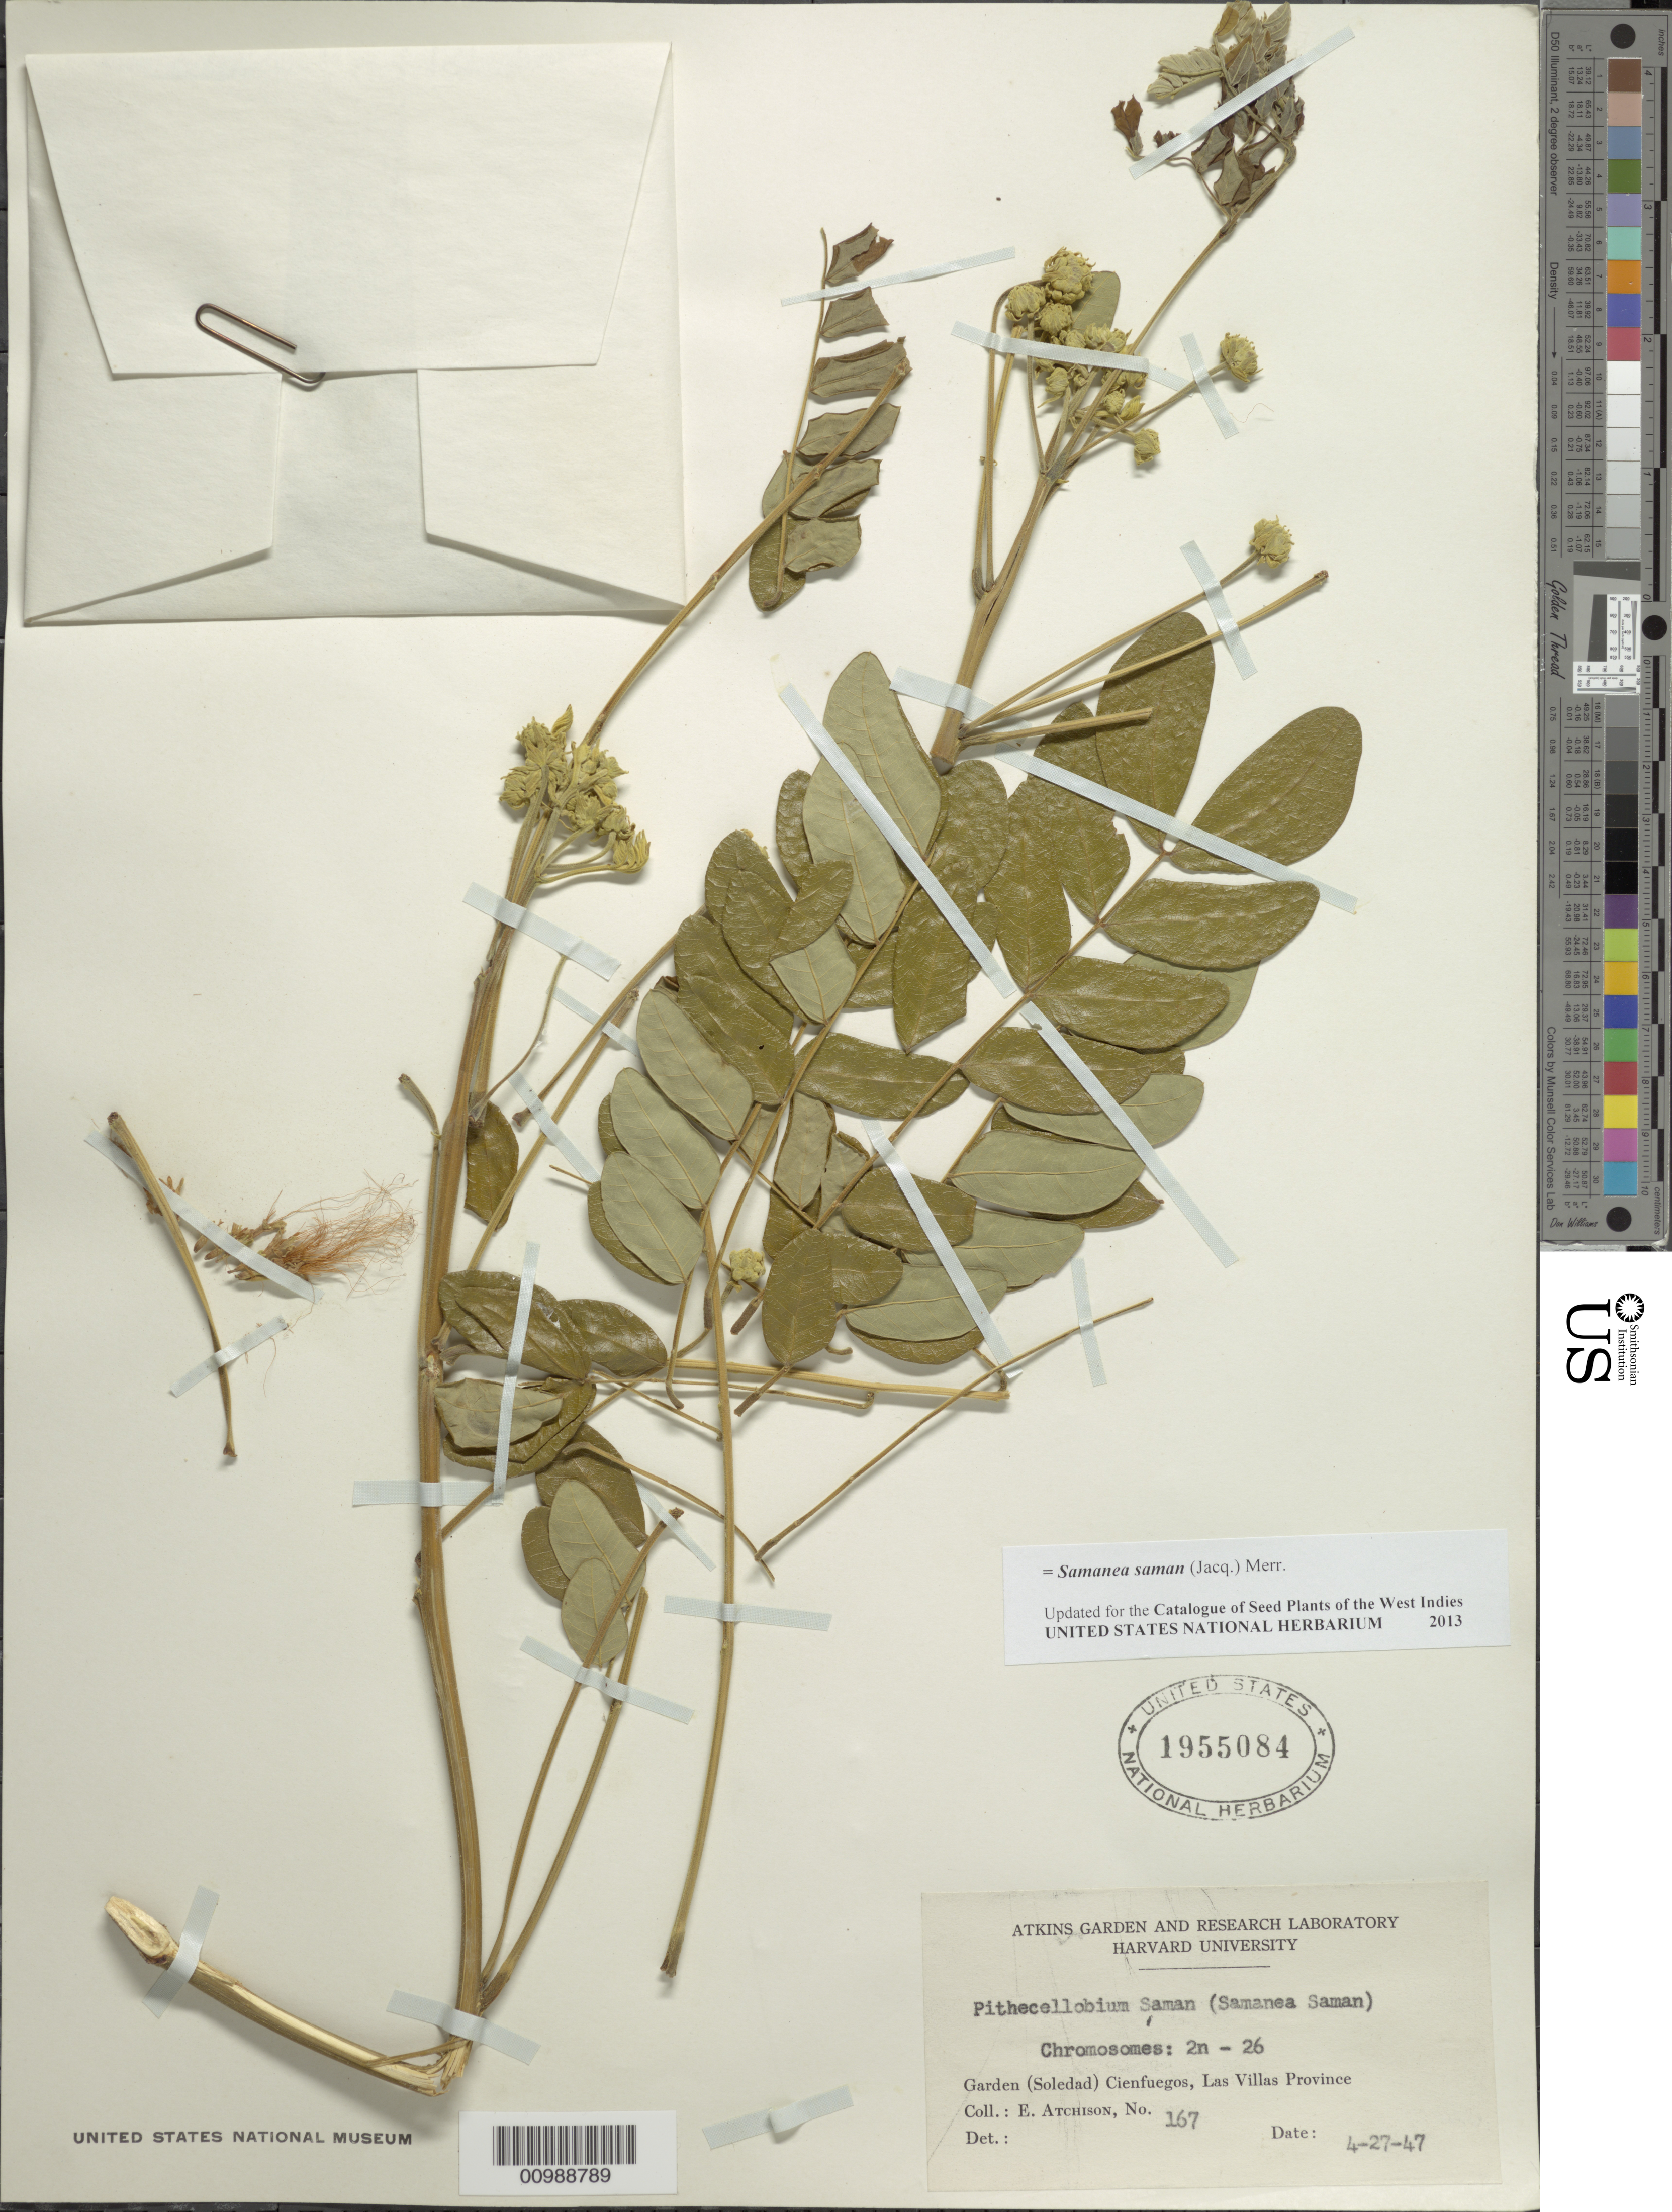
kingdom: Plantae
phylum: Tracheophyta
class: Magnoliopsida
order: Fabales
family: Fabaceae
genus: Samanea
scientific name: Samanea saman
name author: (Jacq.) Merr.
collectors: E. Atchison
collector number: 167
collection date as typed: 27 Apr 1947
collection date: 1947-04-27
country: Cuba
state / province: Cienfuegos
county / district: Cienfuegos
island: Cuba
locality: Garden (Soledad)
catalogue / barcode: US 1955084